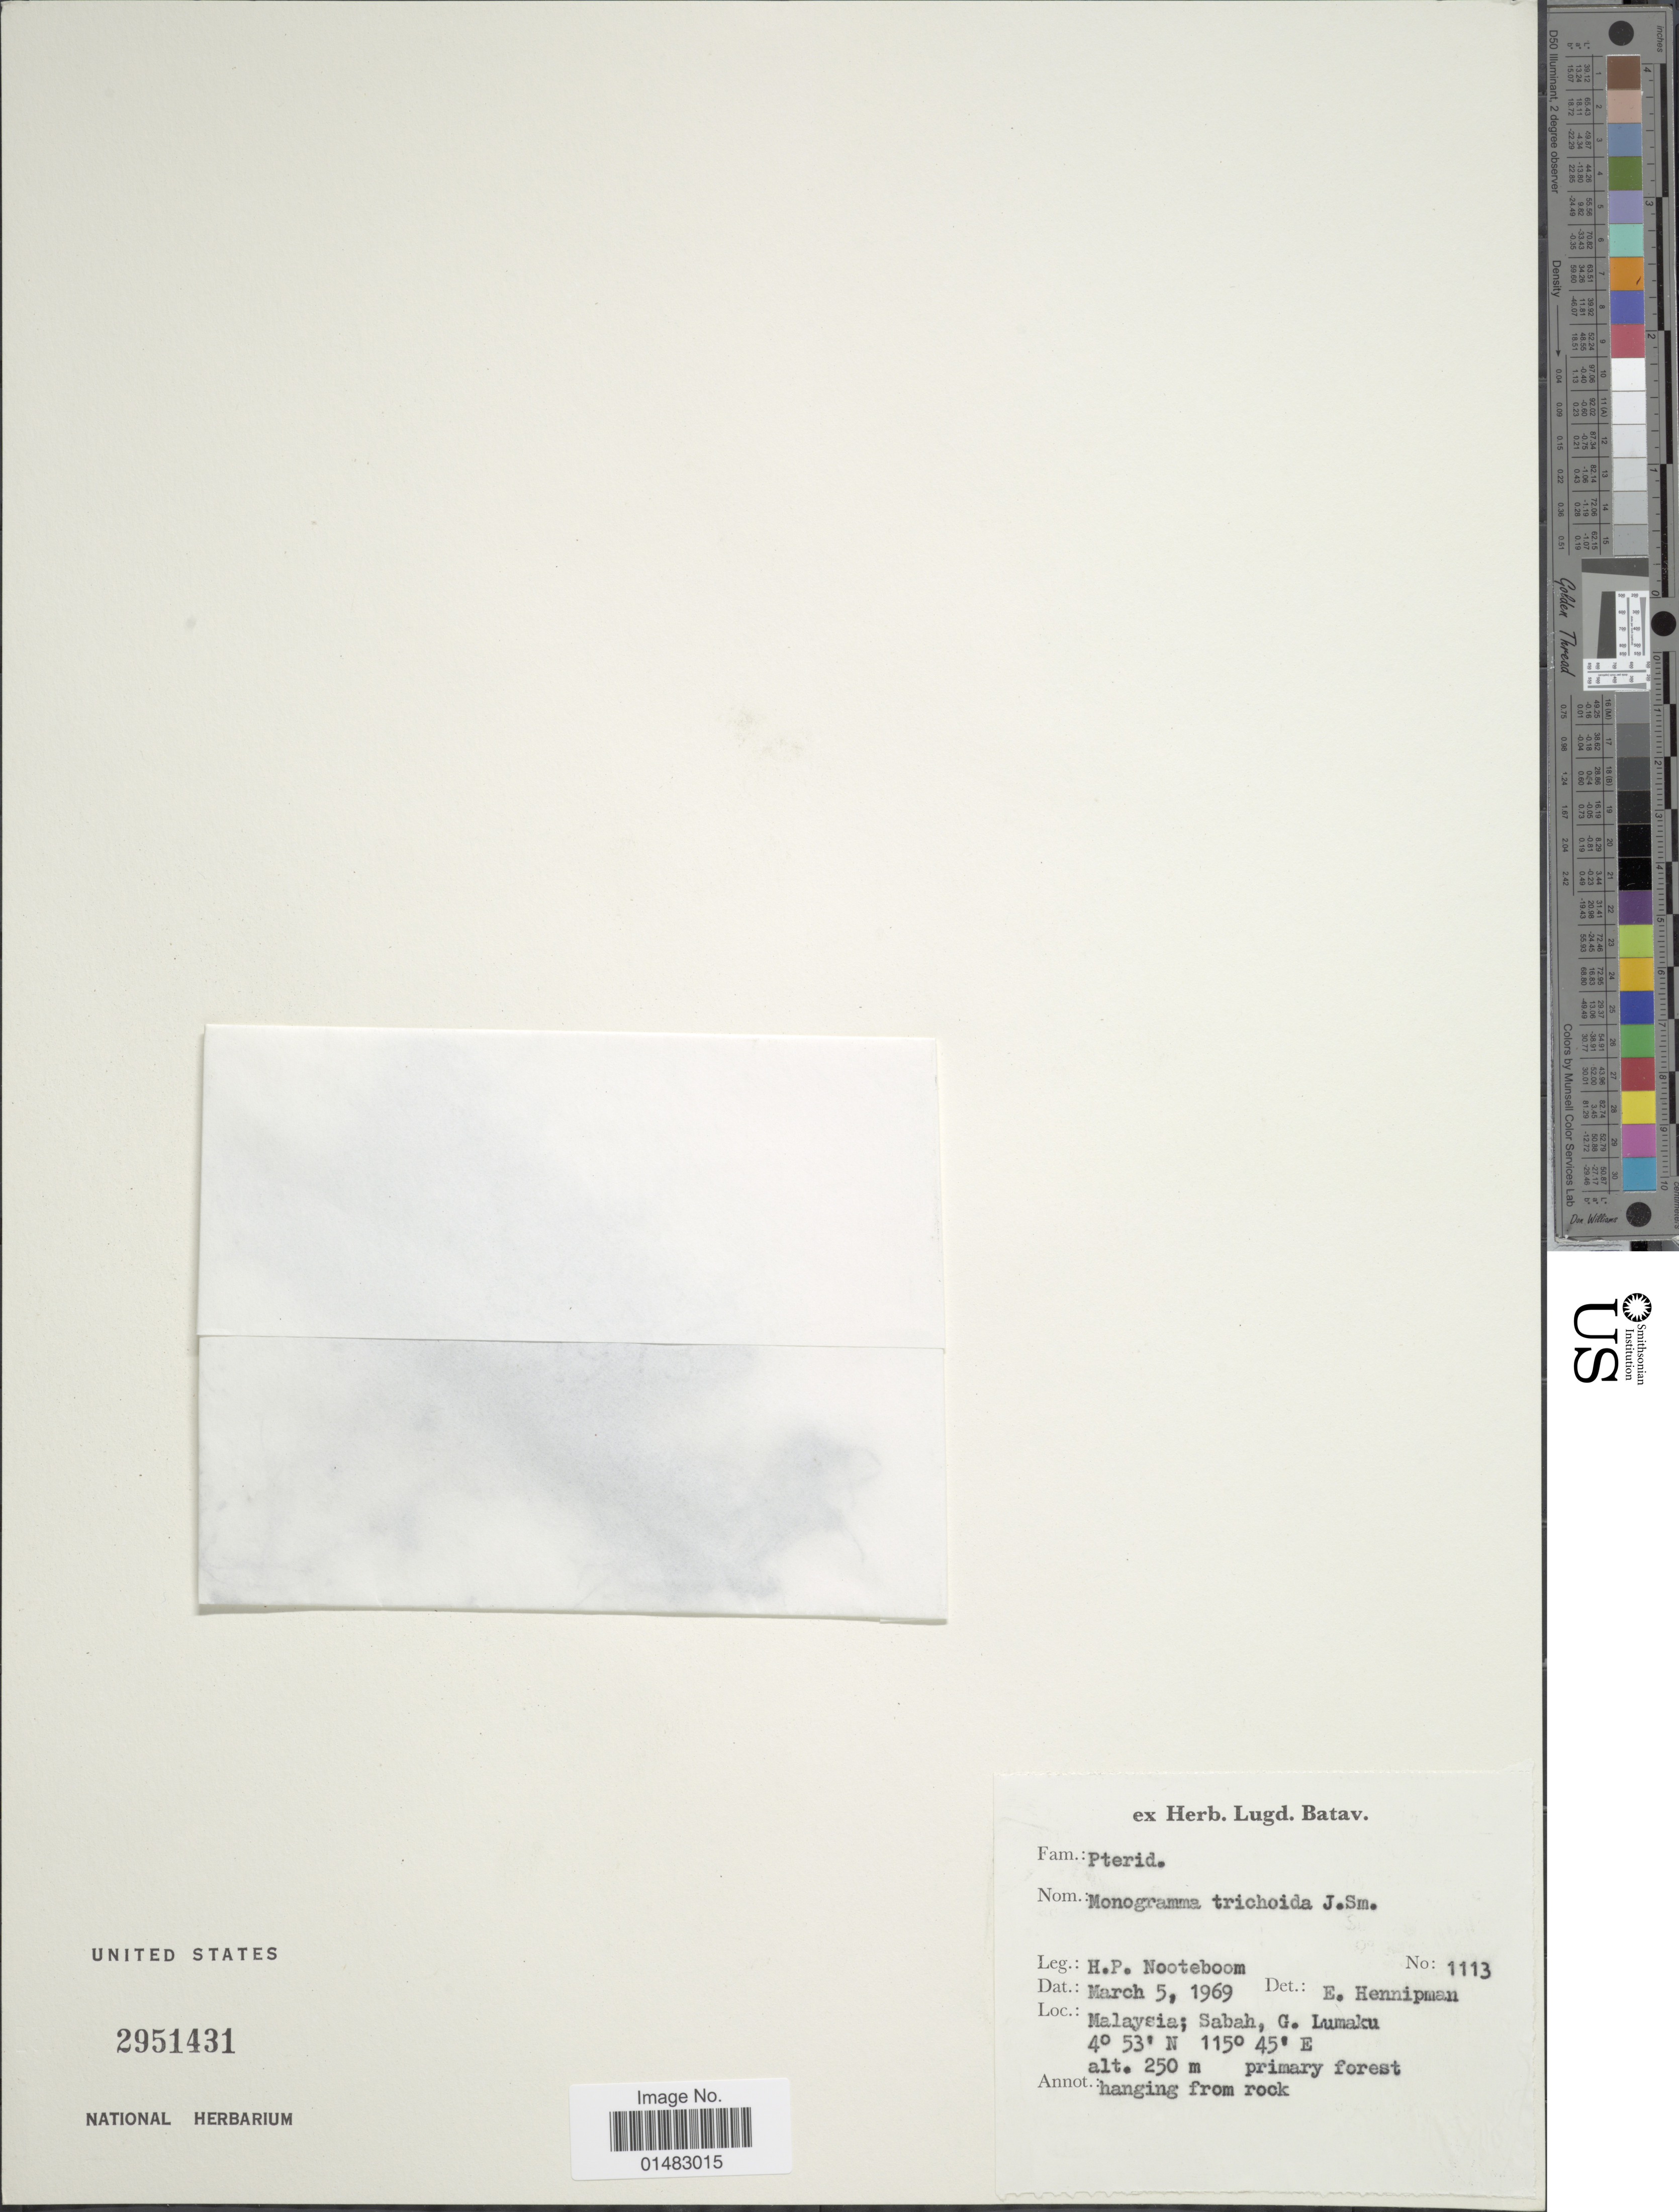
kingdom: Plantae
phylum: Tracheophyta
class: Polypodiopsida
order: Polypodiales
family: Pteridaceae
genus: Monogramma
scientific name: Monogramma trichoidea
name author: (Fée) Hook. & Baker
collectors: H. P. Nooteboom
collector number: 1113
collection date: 1969-03-05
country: Malaysia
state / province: Sabah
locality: G. Lumaku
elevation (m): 250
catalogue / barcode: US 2951431